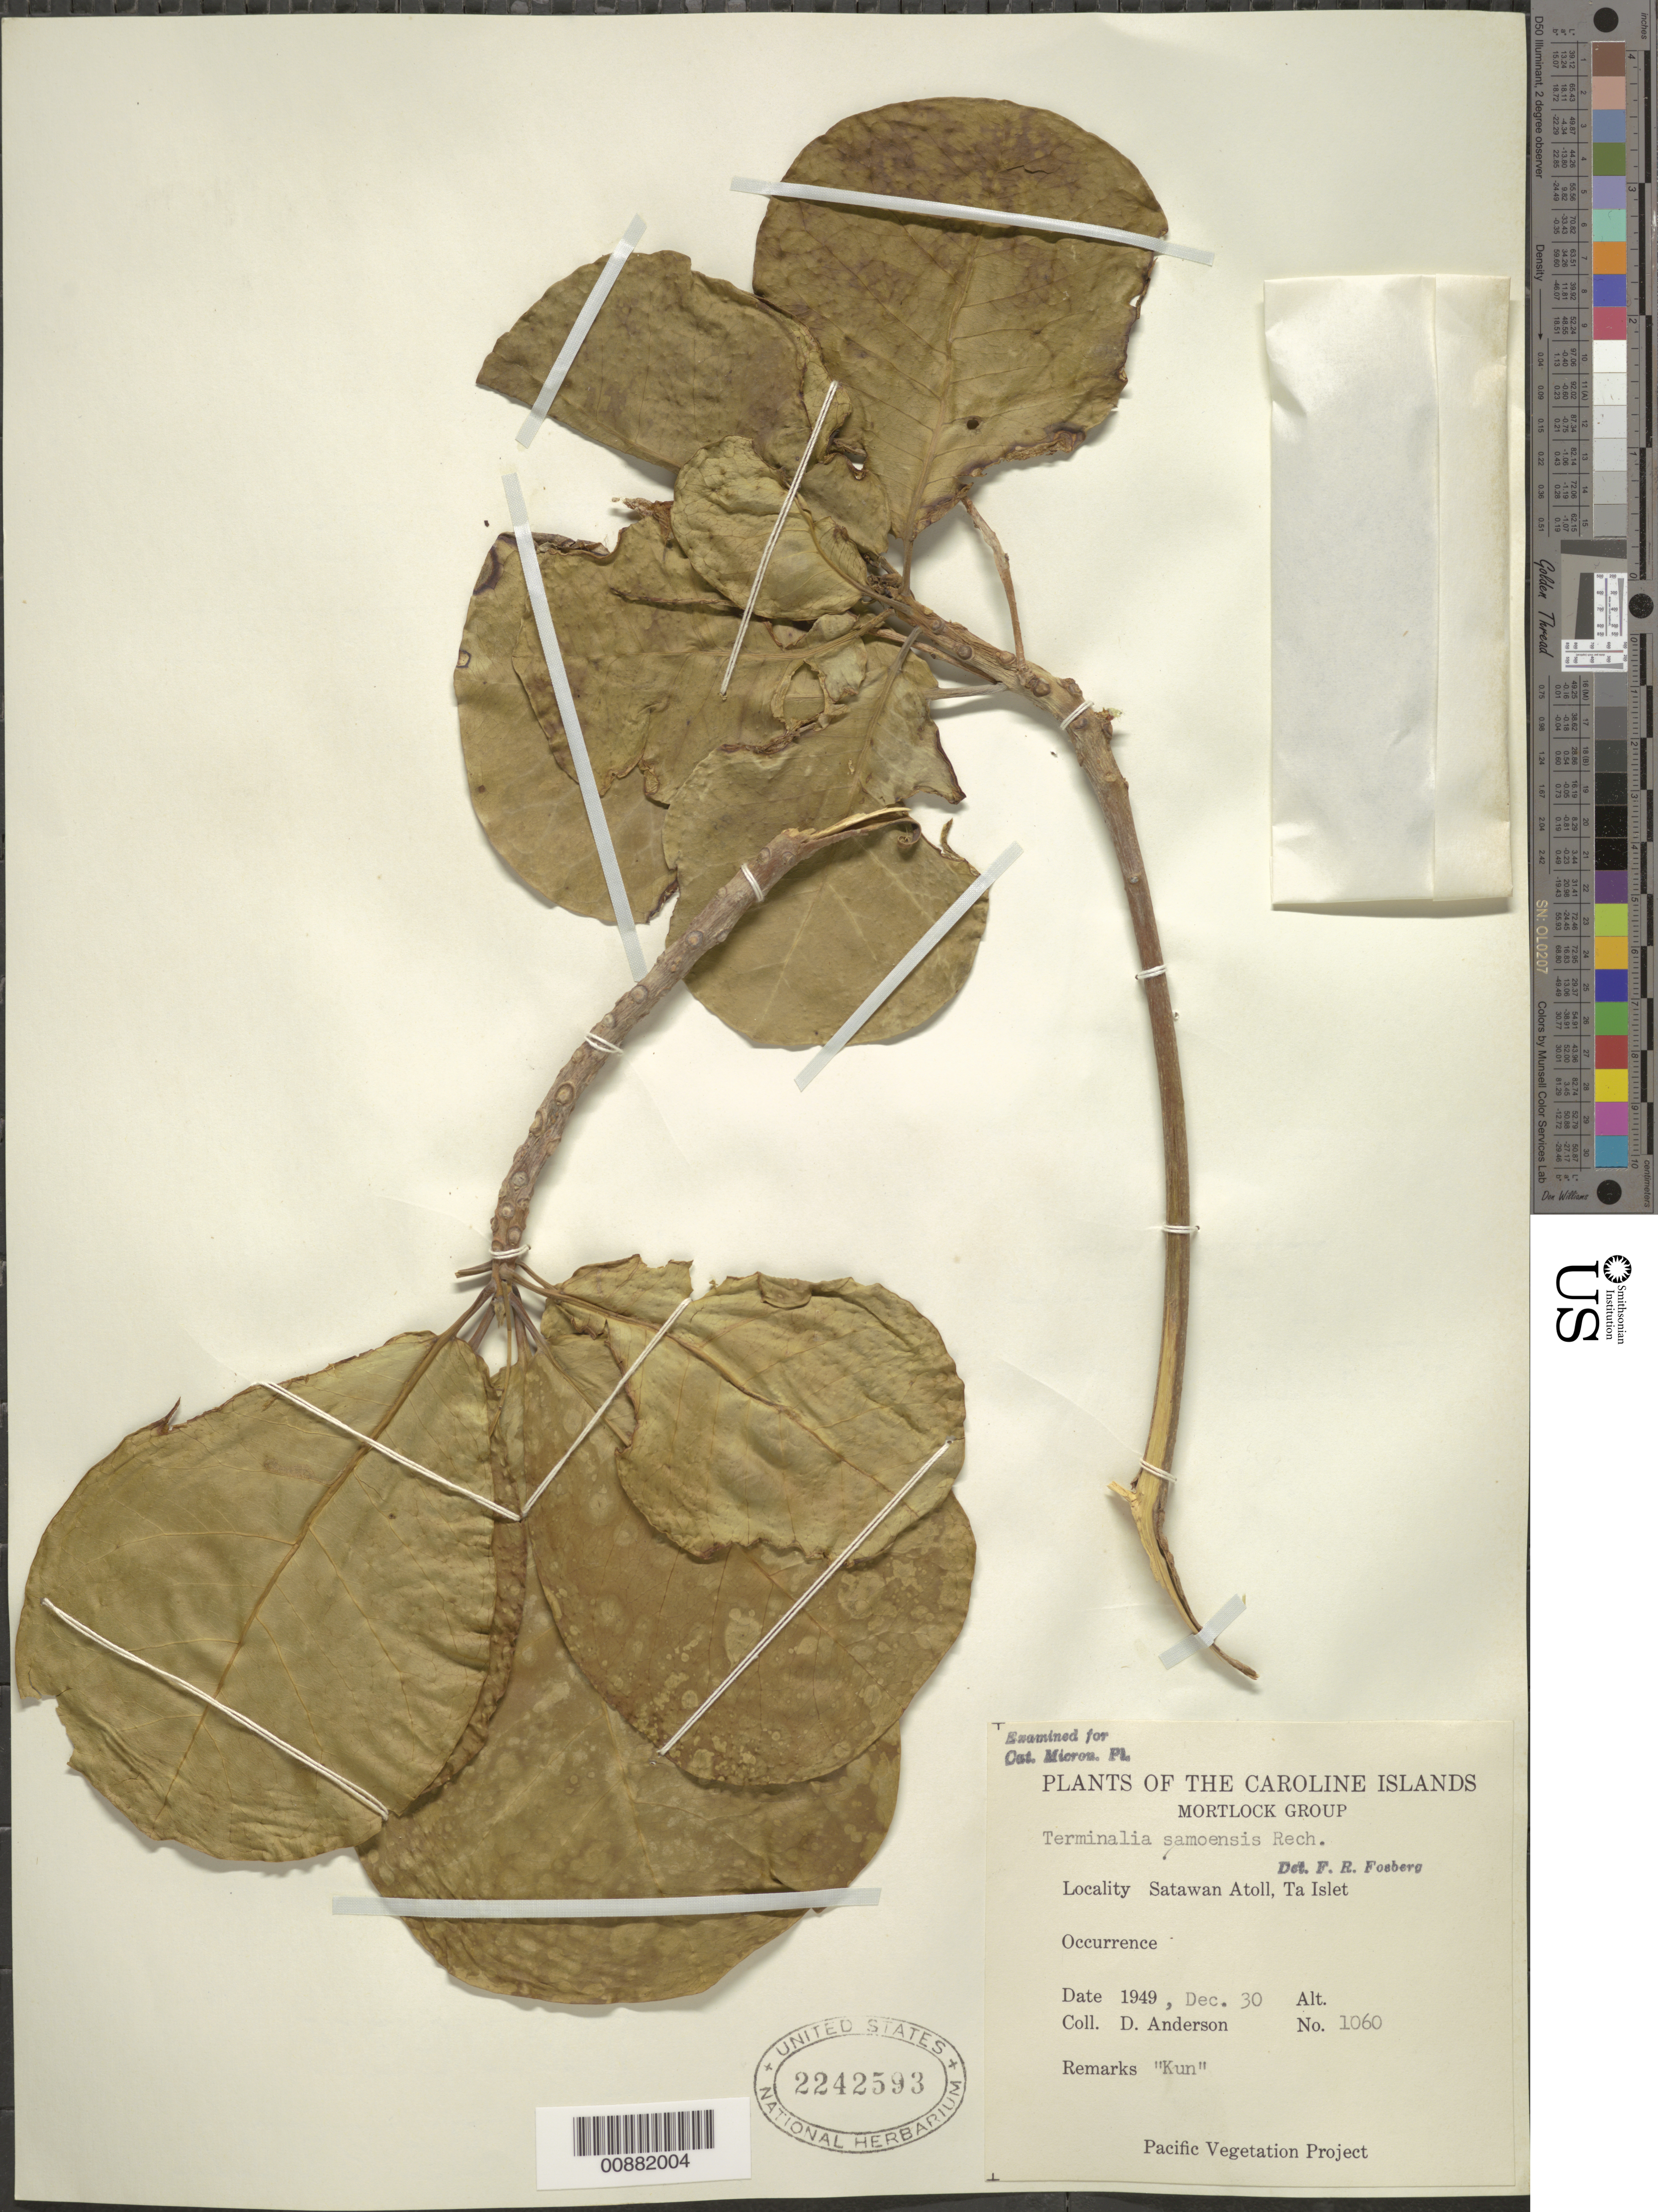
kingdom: Plantae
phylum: Tracheophyta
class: Magnoliopsida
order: Myrtales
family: Combretaceae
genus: Terminalia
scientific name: Terminalia samoensis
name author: Rech.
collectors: D. Anderson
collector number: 1060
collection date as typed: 30 Dec 1949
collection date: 1949-12-30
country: Micronesia, Federated States of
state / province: Truk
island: Satawan Atoll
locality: Ta Islet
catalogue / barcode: US 2242593